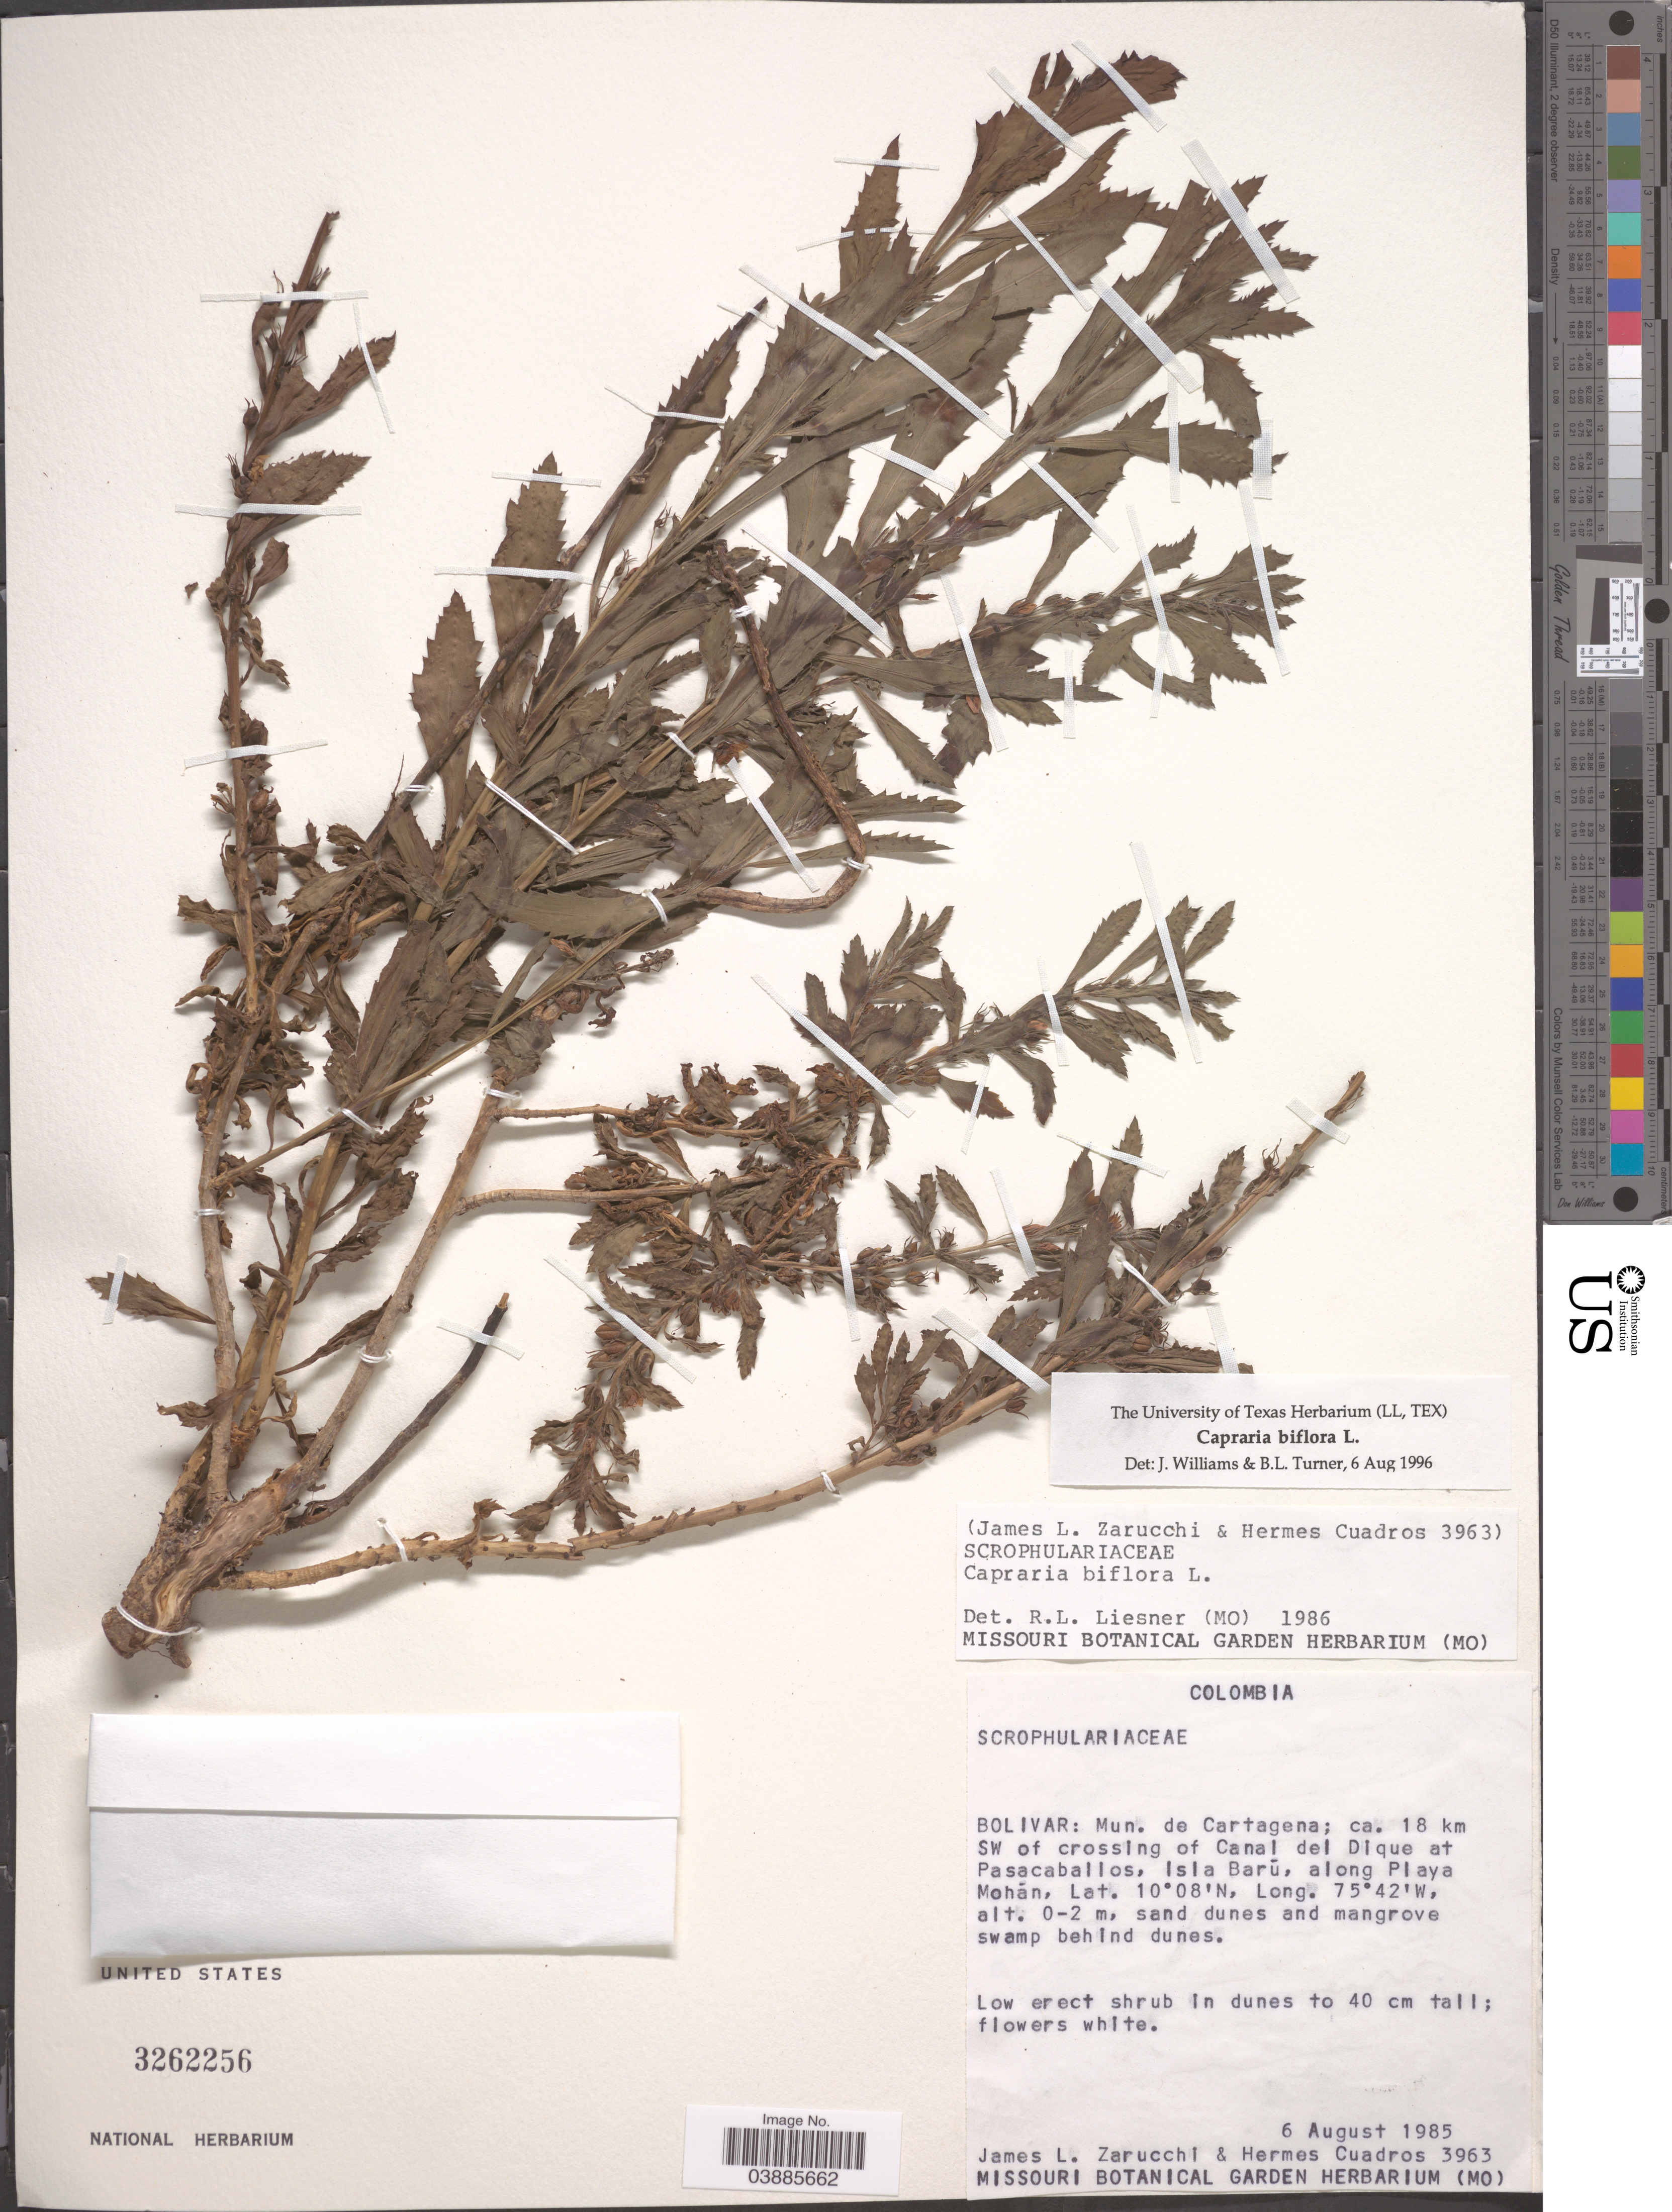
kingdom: Plantae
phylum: Tracheophyta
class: Magnoliopsida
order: Lamiales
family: Scrophulariaceae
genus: Capraria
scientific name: Capraria biflora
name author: L.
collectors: J. L. Zarucchi & H. Cuadros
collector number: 3963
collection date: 1985-08-06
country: Colombia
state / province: Bolívar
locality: Mun. de Cartagena; ca. 18 km SW of crossing of Canal del Dique at Pasacaballos, Isla Barü, along Playa Mohán.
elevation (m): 0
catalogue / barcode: US 3262256